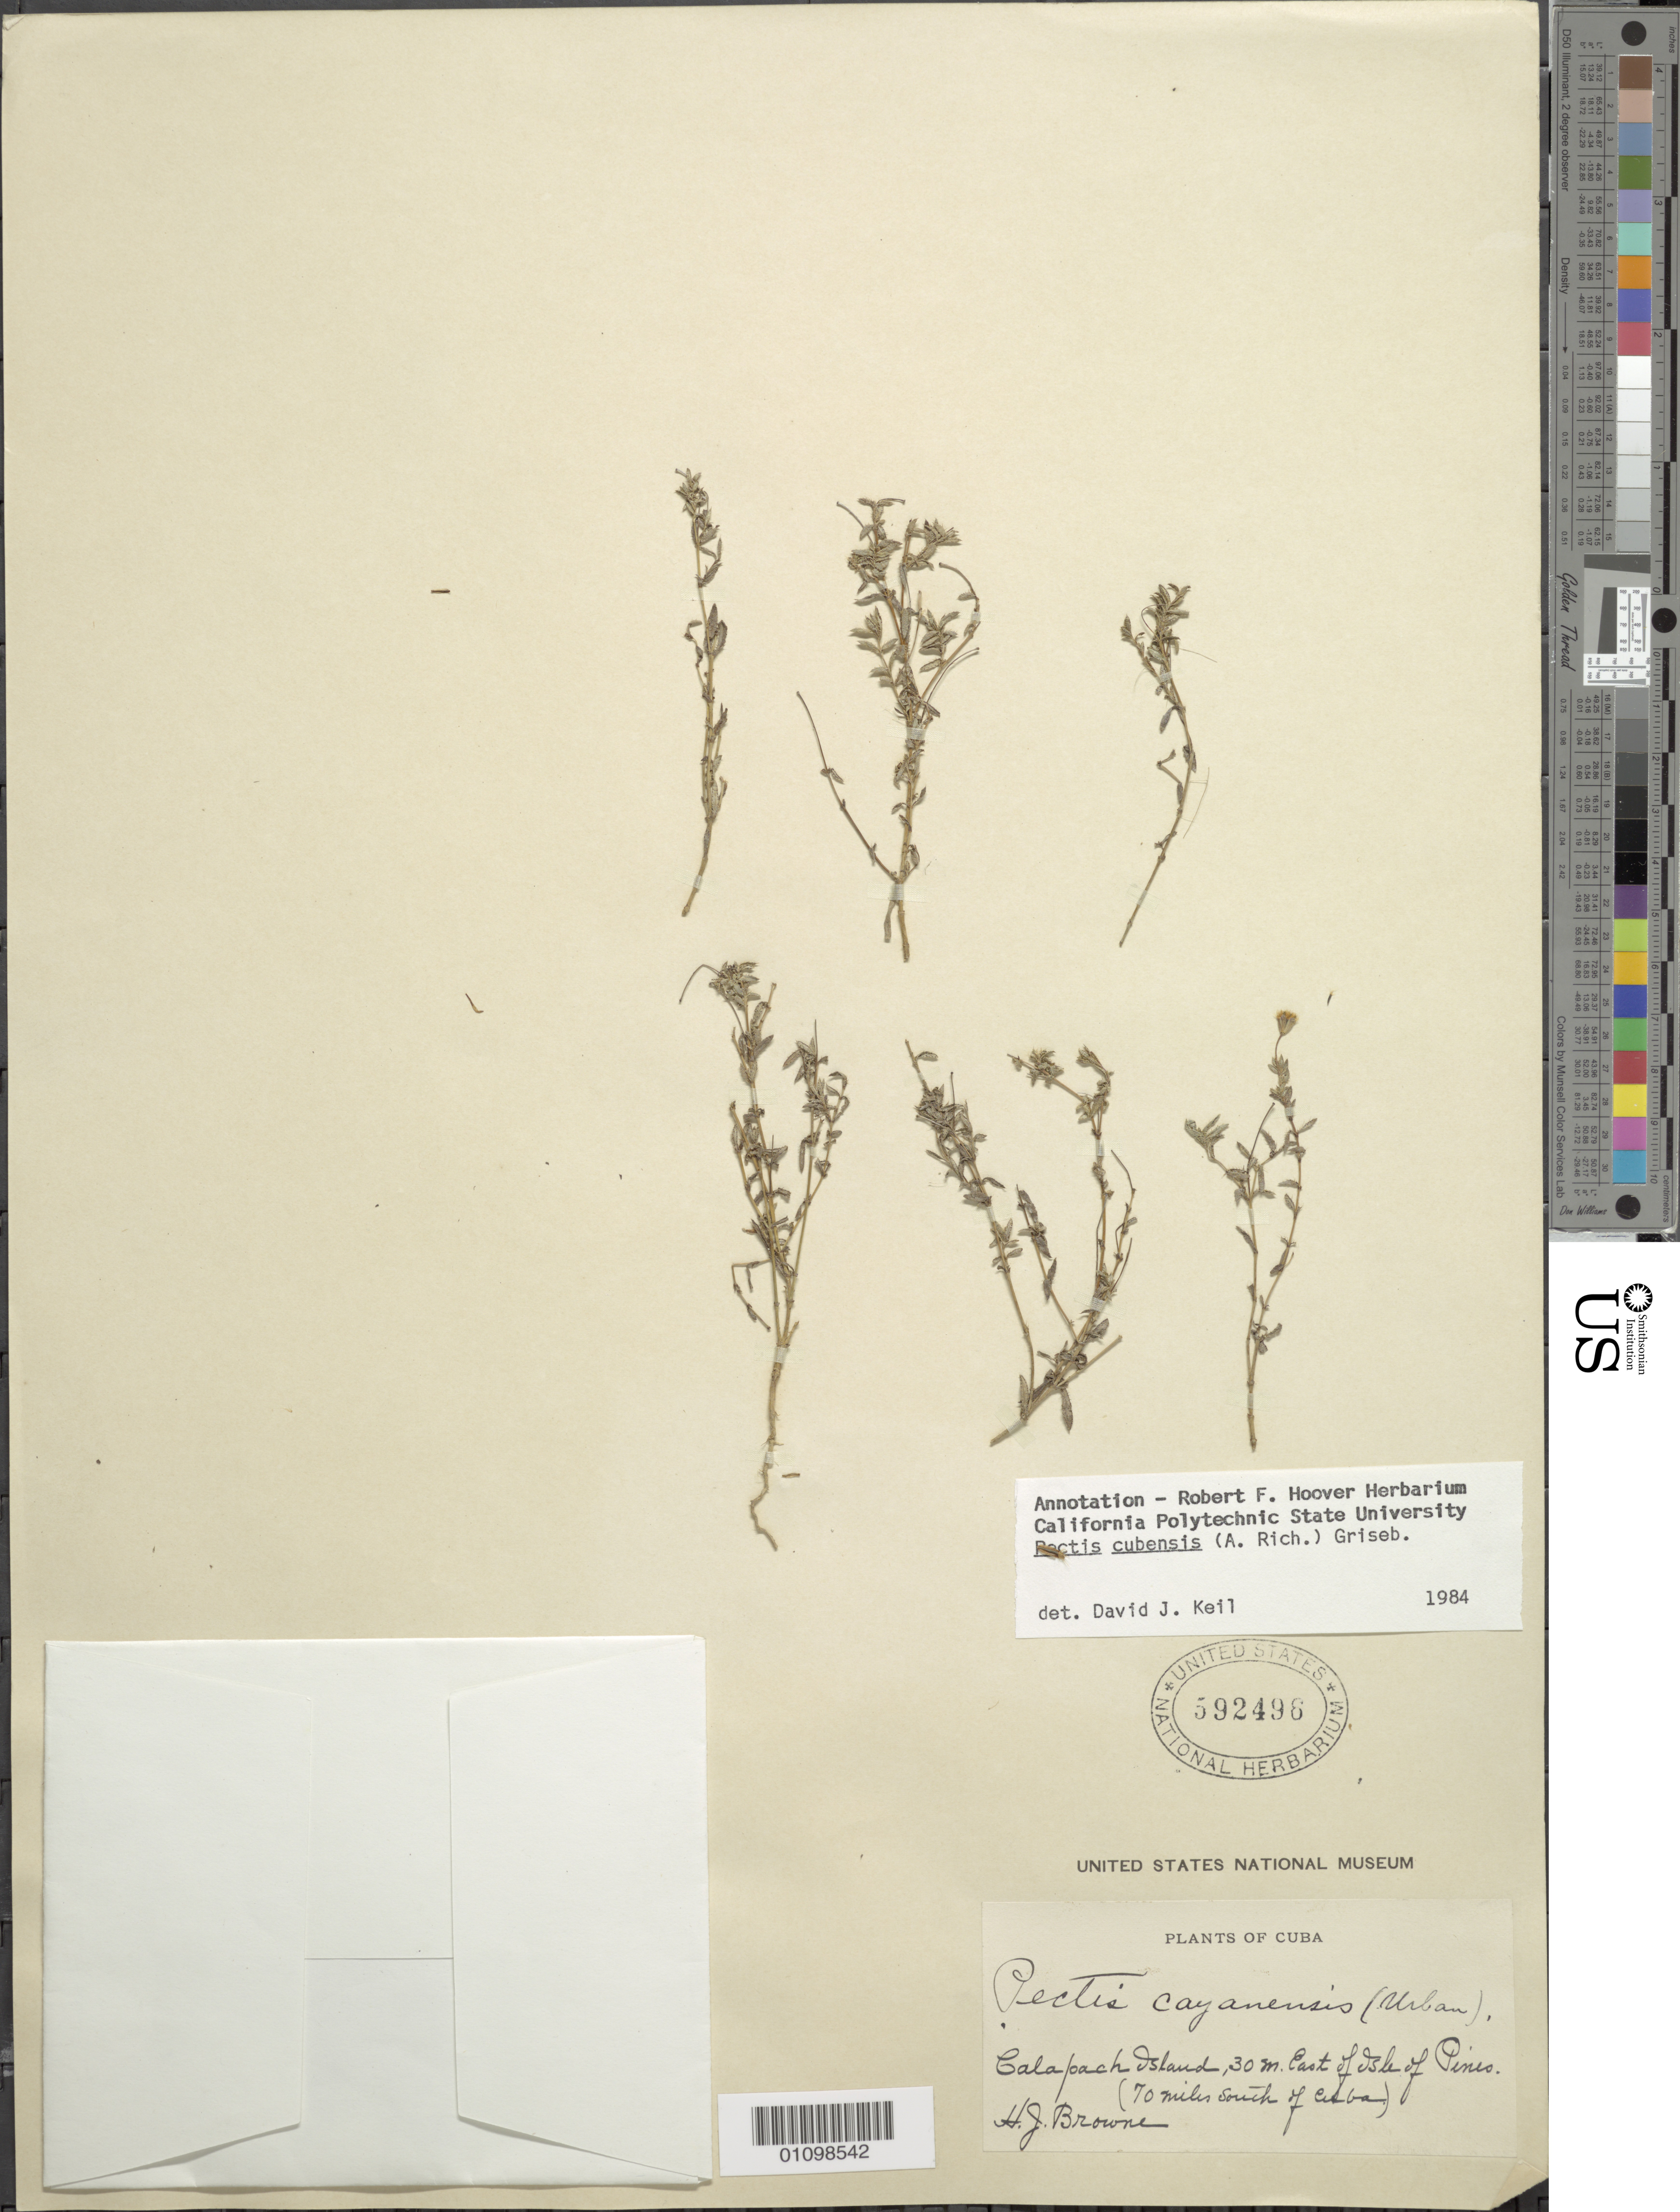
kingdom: Plantae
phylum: Tracheophyta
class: Magnoliopsida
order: Asterales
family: Asteraceae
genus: Pectis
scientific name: Pectis cubensis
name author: (A. Rich.) Griseb.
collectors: H. Browne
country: Cuba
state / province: Isla de La Juventud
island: Isla de la Juventud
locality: Isle of Pines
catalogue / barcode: US 592496